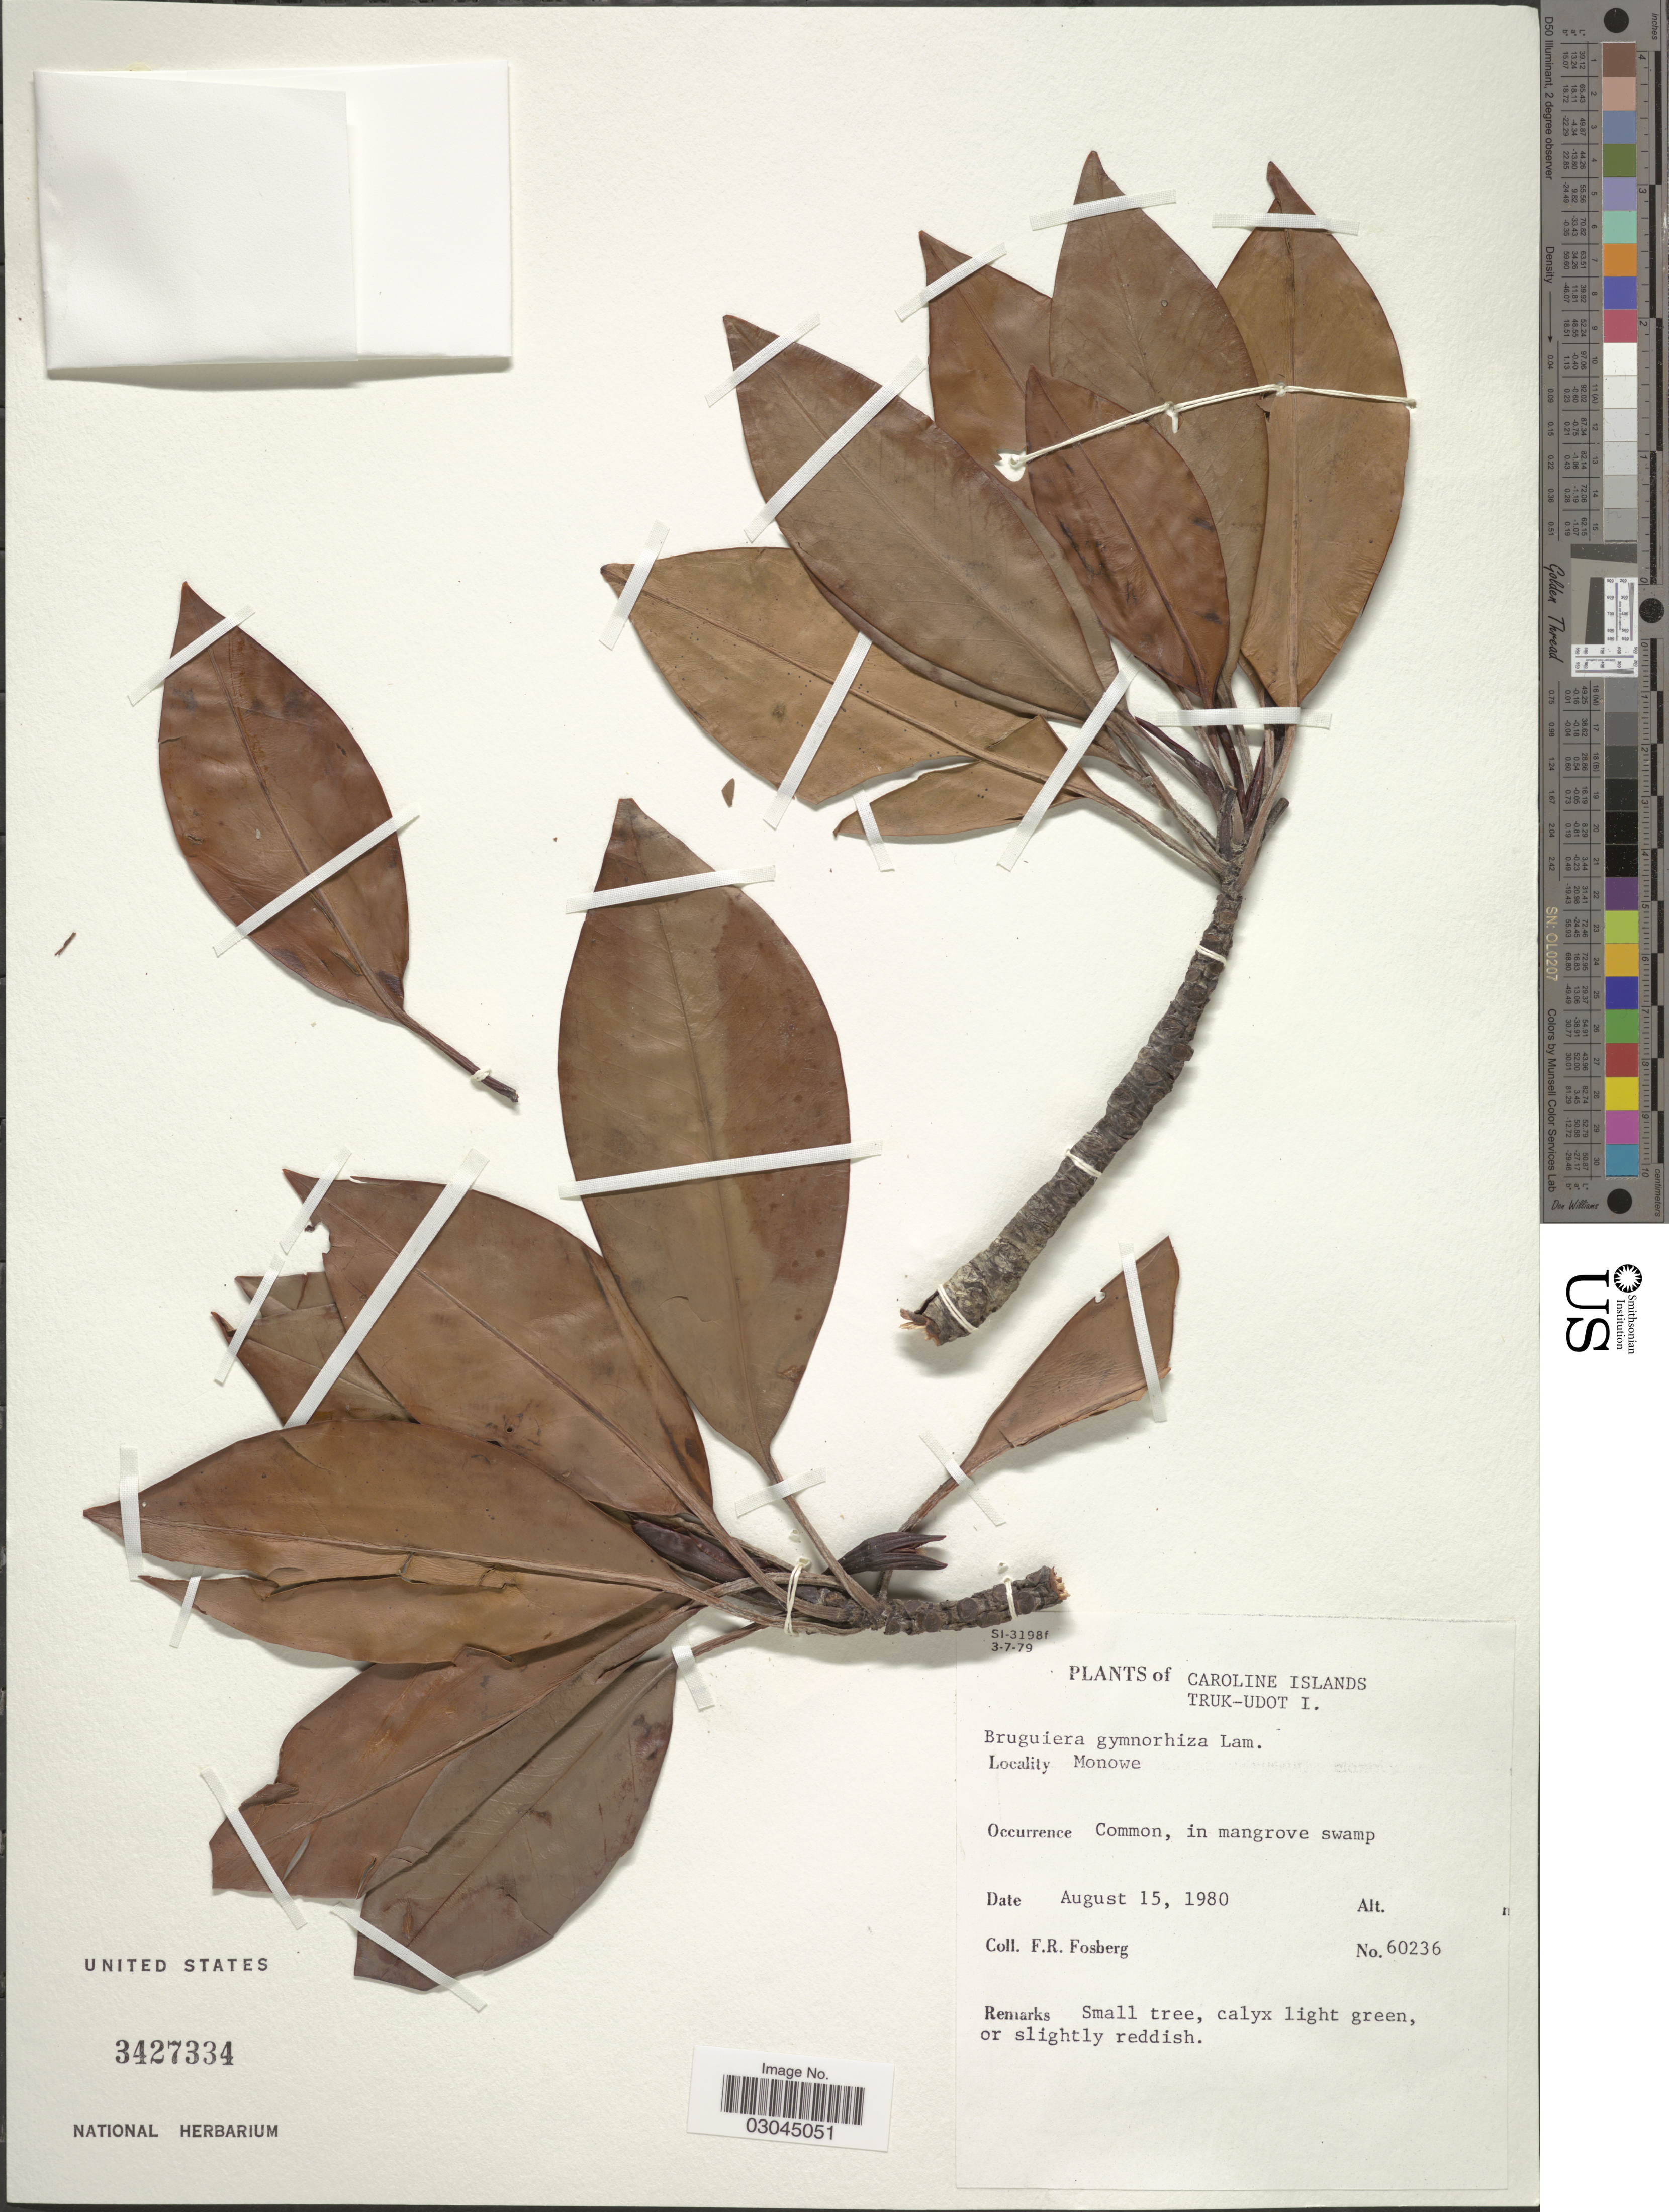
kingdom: Plantae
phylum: Tracheophyta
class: Magnoliopsida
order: Malpighiales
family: Rhizophoraceae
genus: Bruguiera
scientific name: Bruguiera gymnorhiza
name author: (L.) Savigny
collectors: F. R. Fosberg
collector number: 60236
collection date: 1980-08-15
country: Micronesia, Federated States of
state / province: Truk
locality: Caroline Islands, Truk-Udot I., Monowe.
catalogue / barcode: US 3427334